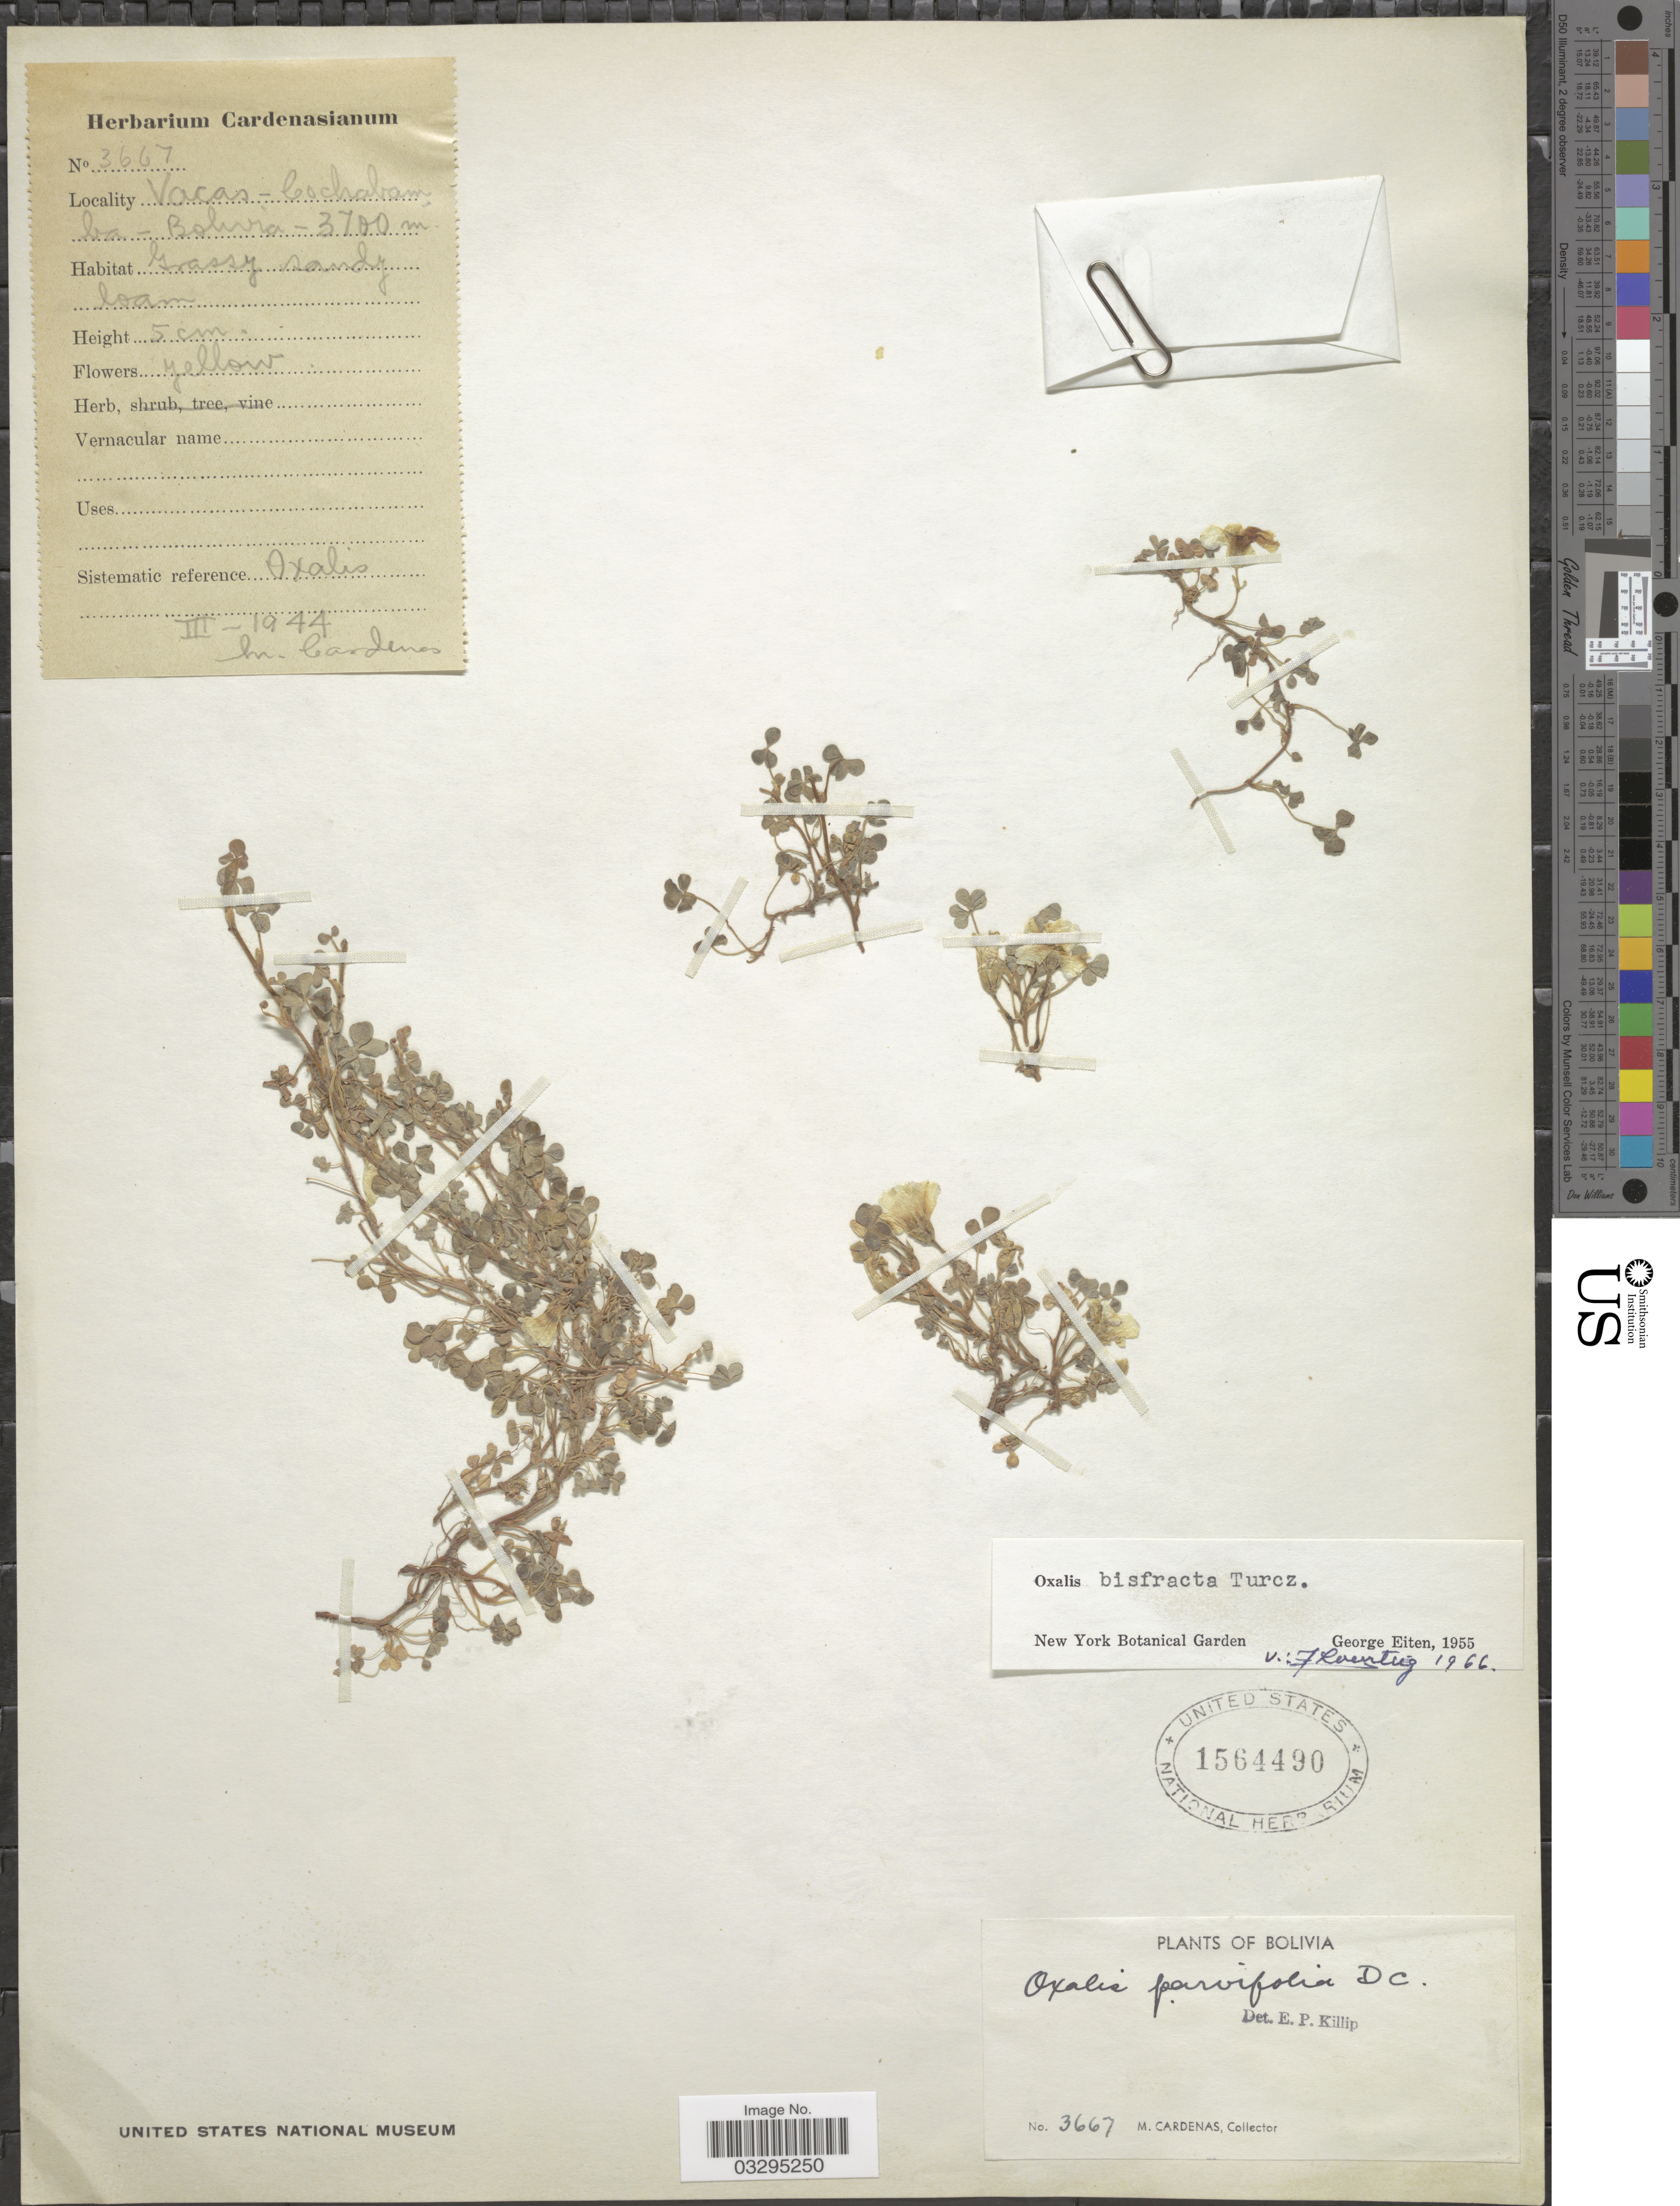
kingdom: Plantae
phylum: Tracheophyta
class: Magnoliopsida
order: Oxalidales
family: Oxalidaceae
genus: Oxalis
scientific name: Oxalis bisfracta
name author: Turcz.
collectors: M. Cárdenas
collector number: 3667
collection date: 1944-03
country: Bolivia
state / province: Cochabamba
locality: Vacas.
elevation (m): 3700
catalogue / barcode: US 1564490